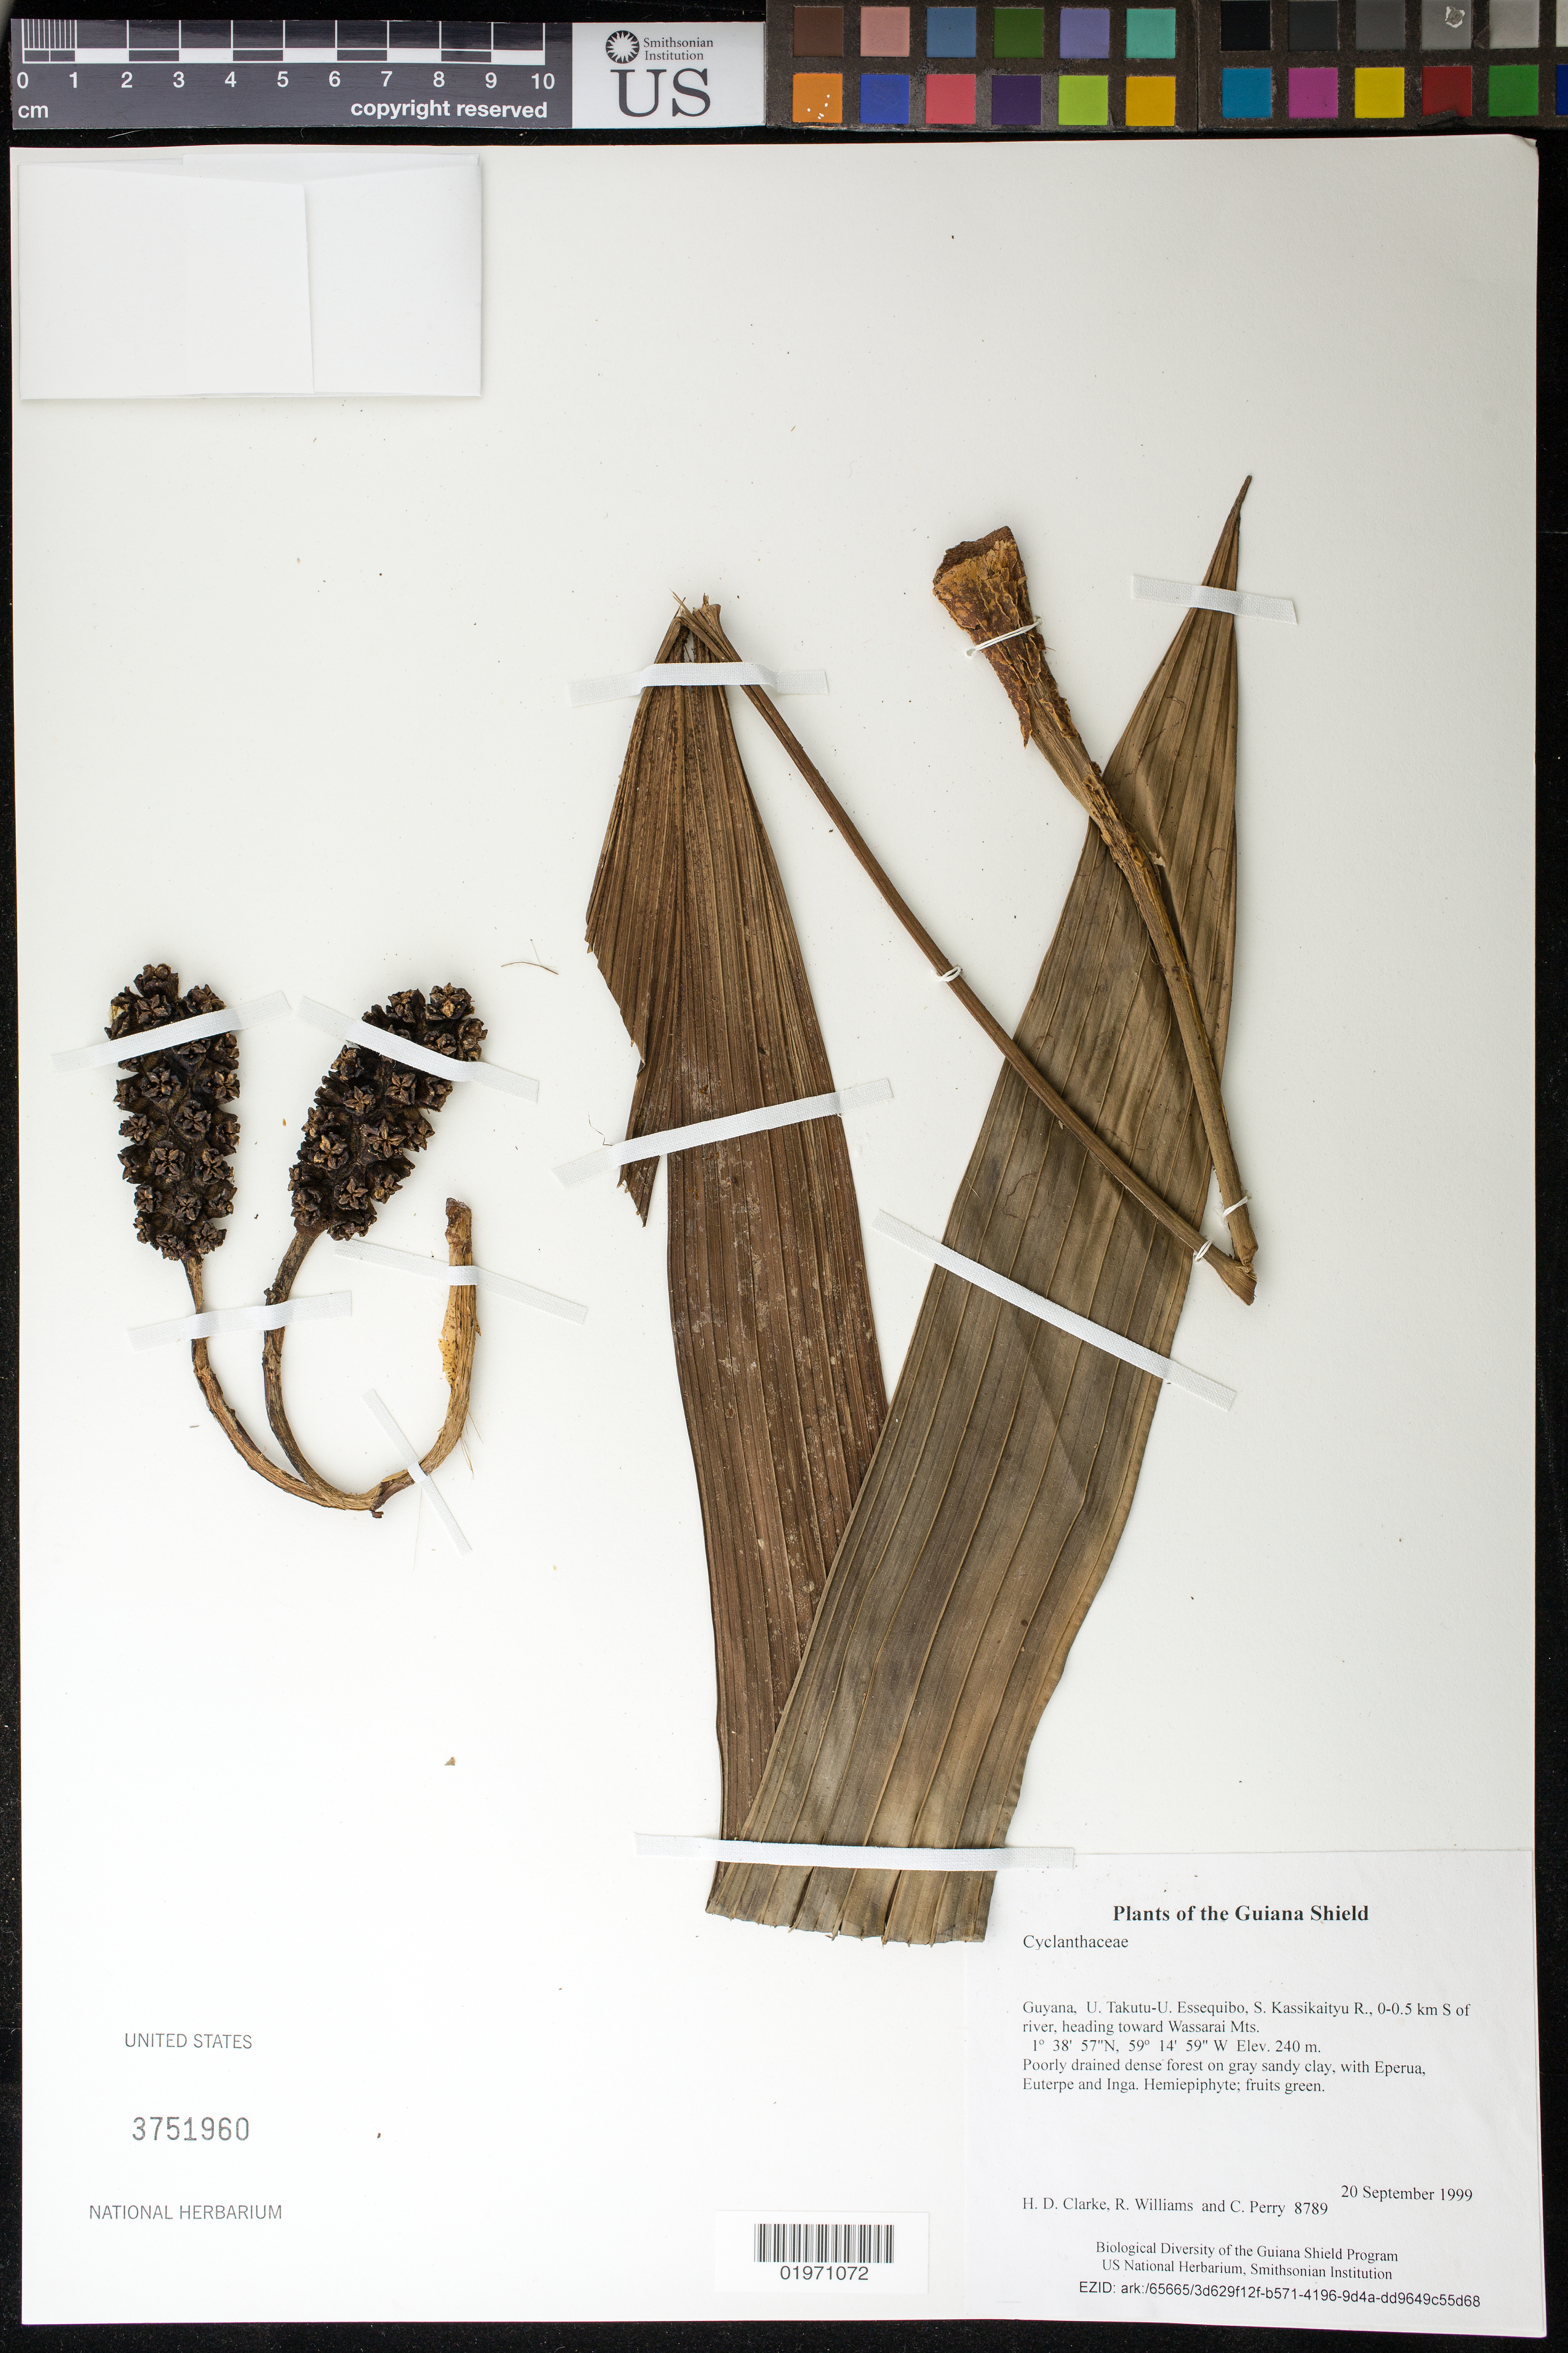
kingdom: Plantae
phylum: Tracheophyta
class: Liliopsida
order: Pandanales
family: Cyclanthaceae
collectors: H. D. Clarke, R. Williams & C. Perry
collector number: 8789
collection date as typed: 20 September 1999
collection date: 1999-09-20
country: Guyana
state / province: U. Takutu-U. Essequibo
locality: S. Kassikaityu R., 0-0.5 km S of river, heading toward Wassarai Mts.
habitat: Poorly drained dense forest on gray sandy clay, with Eperua, Euterpe and Inga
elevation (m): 240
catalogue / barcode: US 3751960